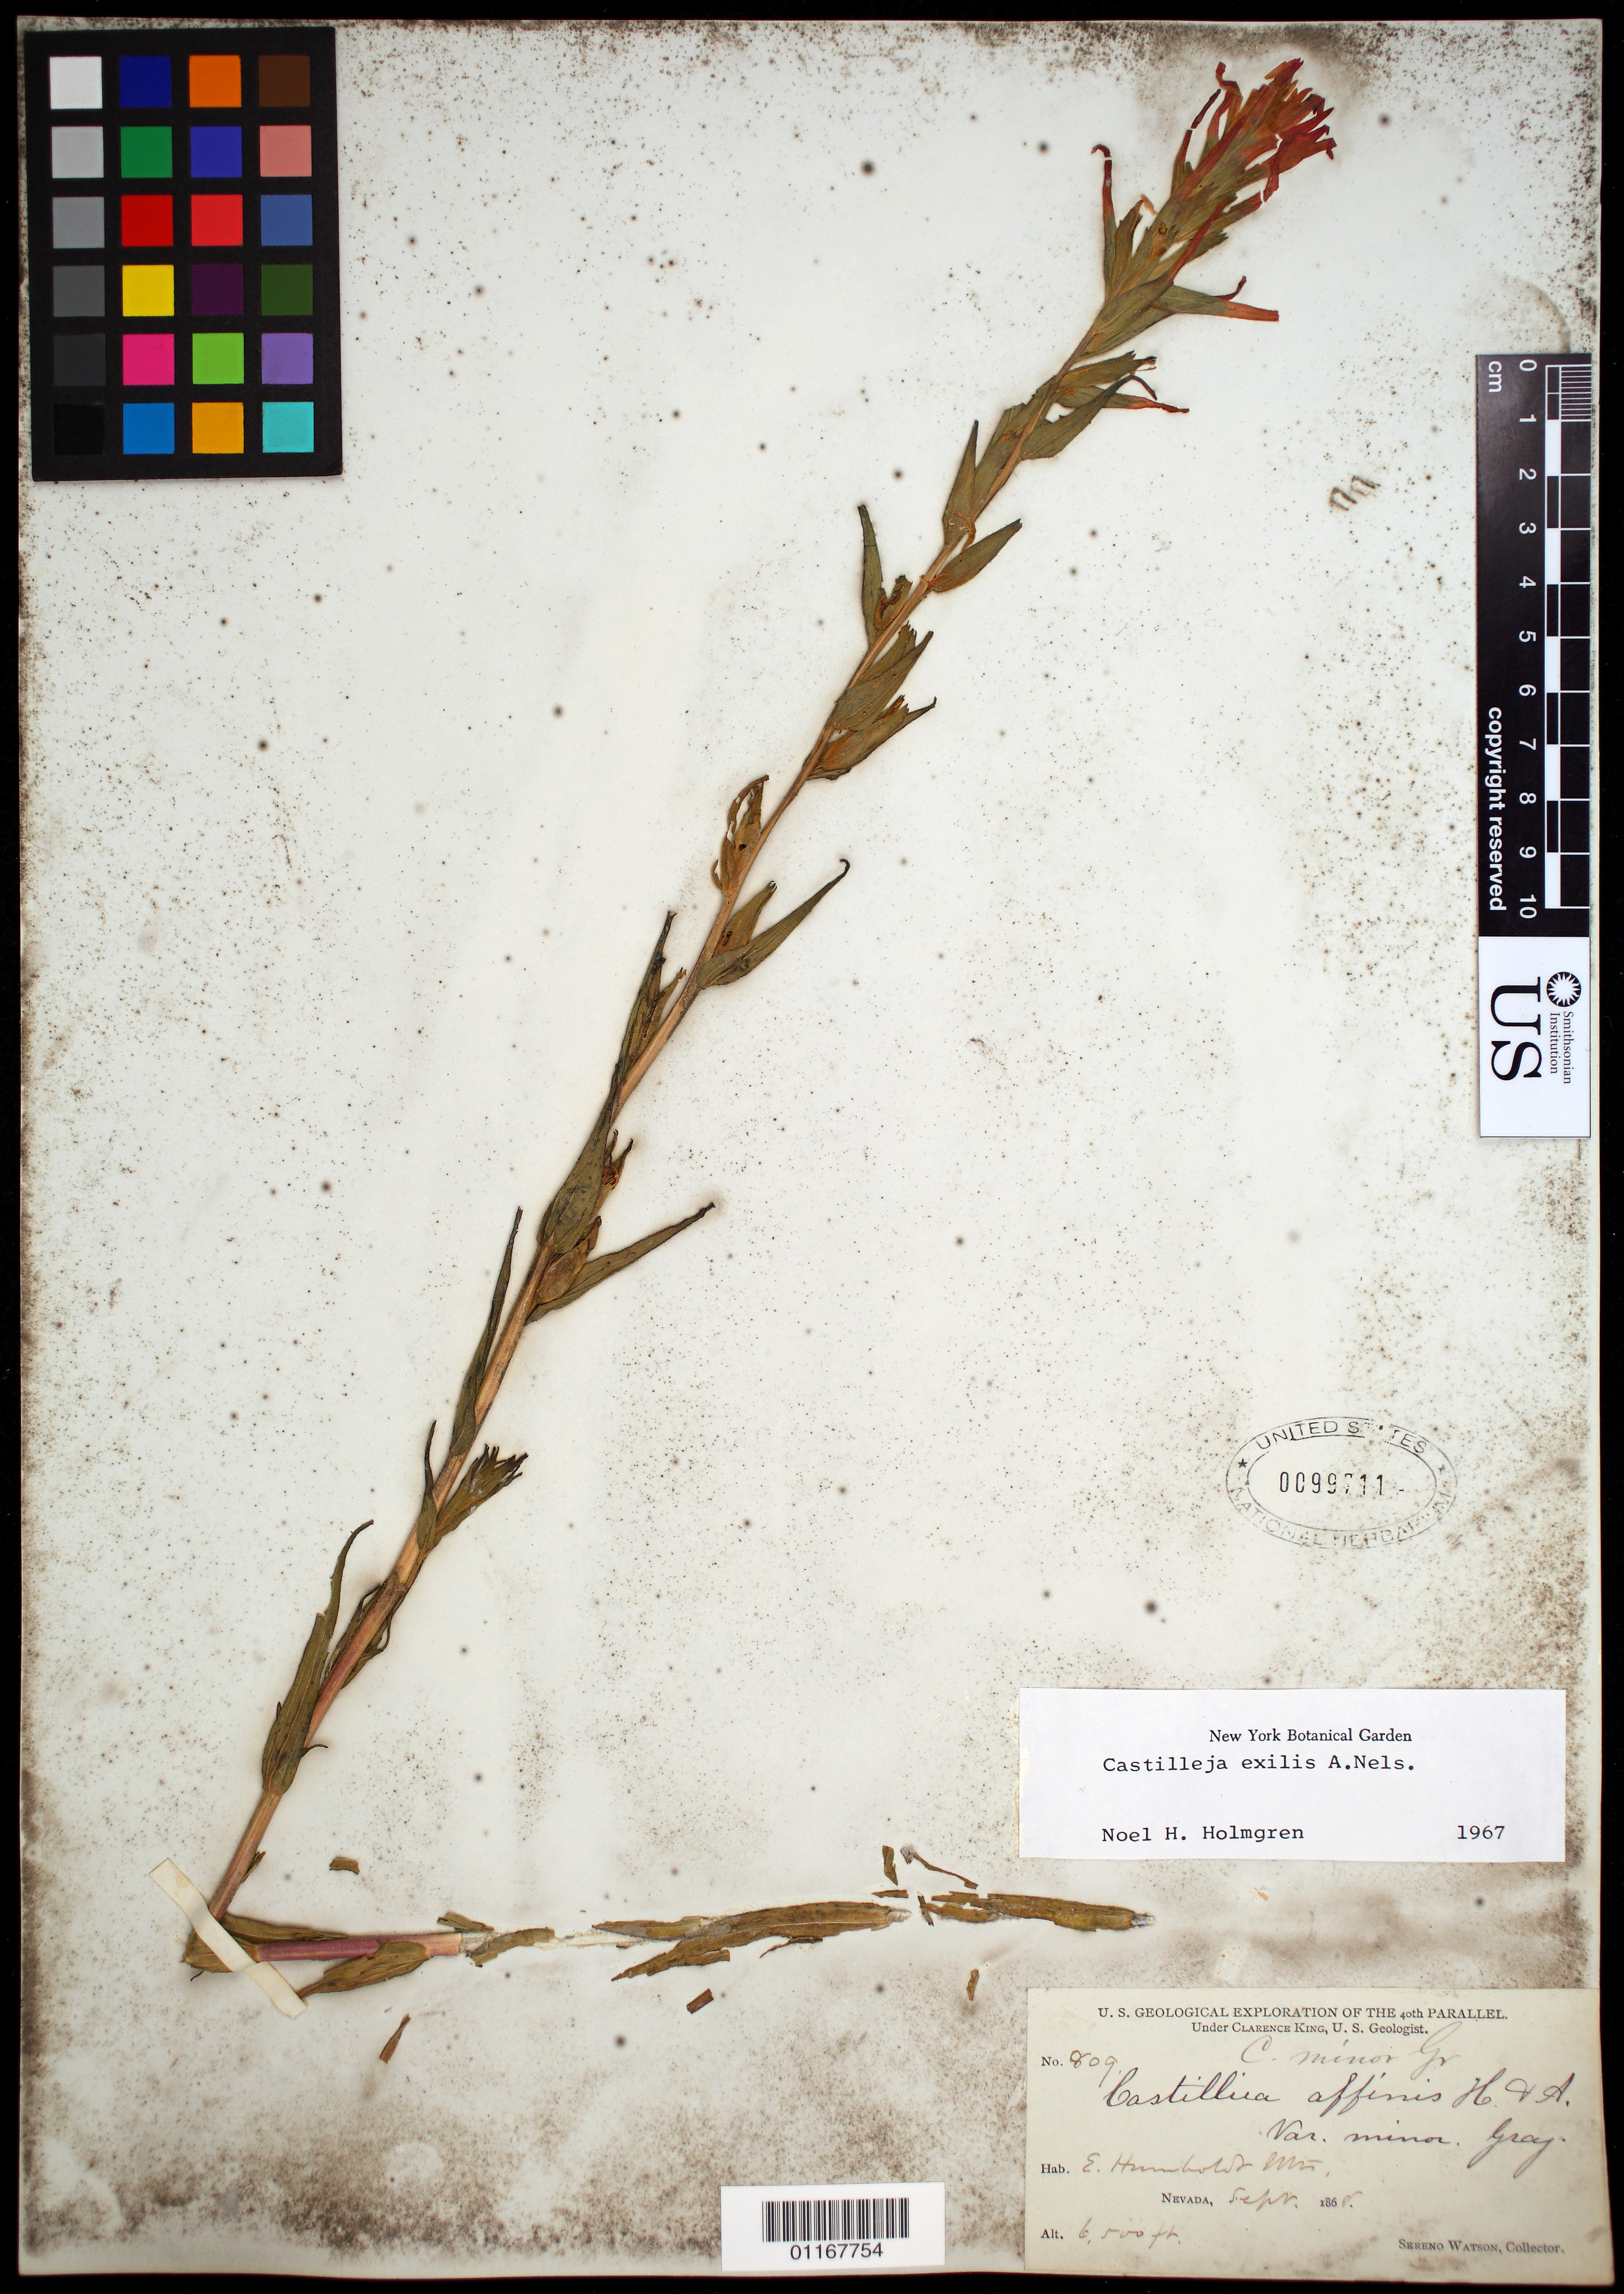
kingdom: Plantae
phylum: Tracheophyta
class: Magnoliopsida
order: Lamiales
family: Orobanchaceae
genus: Castilleja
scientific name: Castilleja exilis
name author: A. Nelson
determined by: Holmgren, N. H., (NY), New York Botanical Garden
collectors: S. Watson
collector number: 809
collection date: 1868-09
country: United States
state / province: Nevada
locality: E. Humboldt Mts.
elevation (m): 1981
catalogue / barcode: US 99711